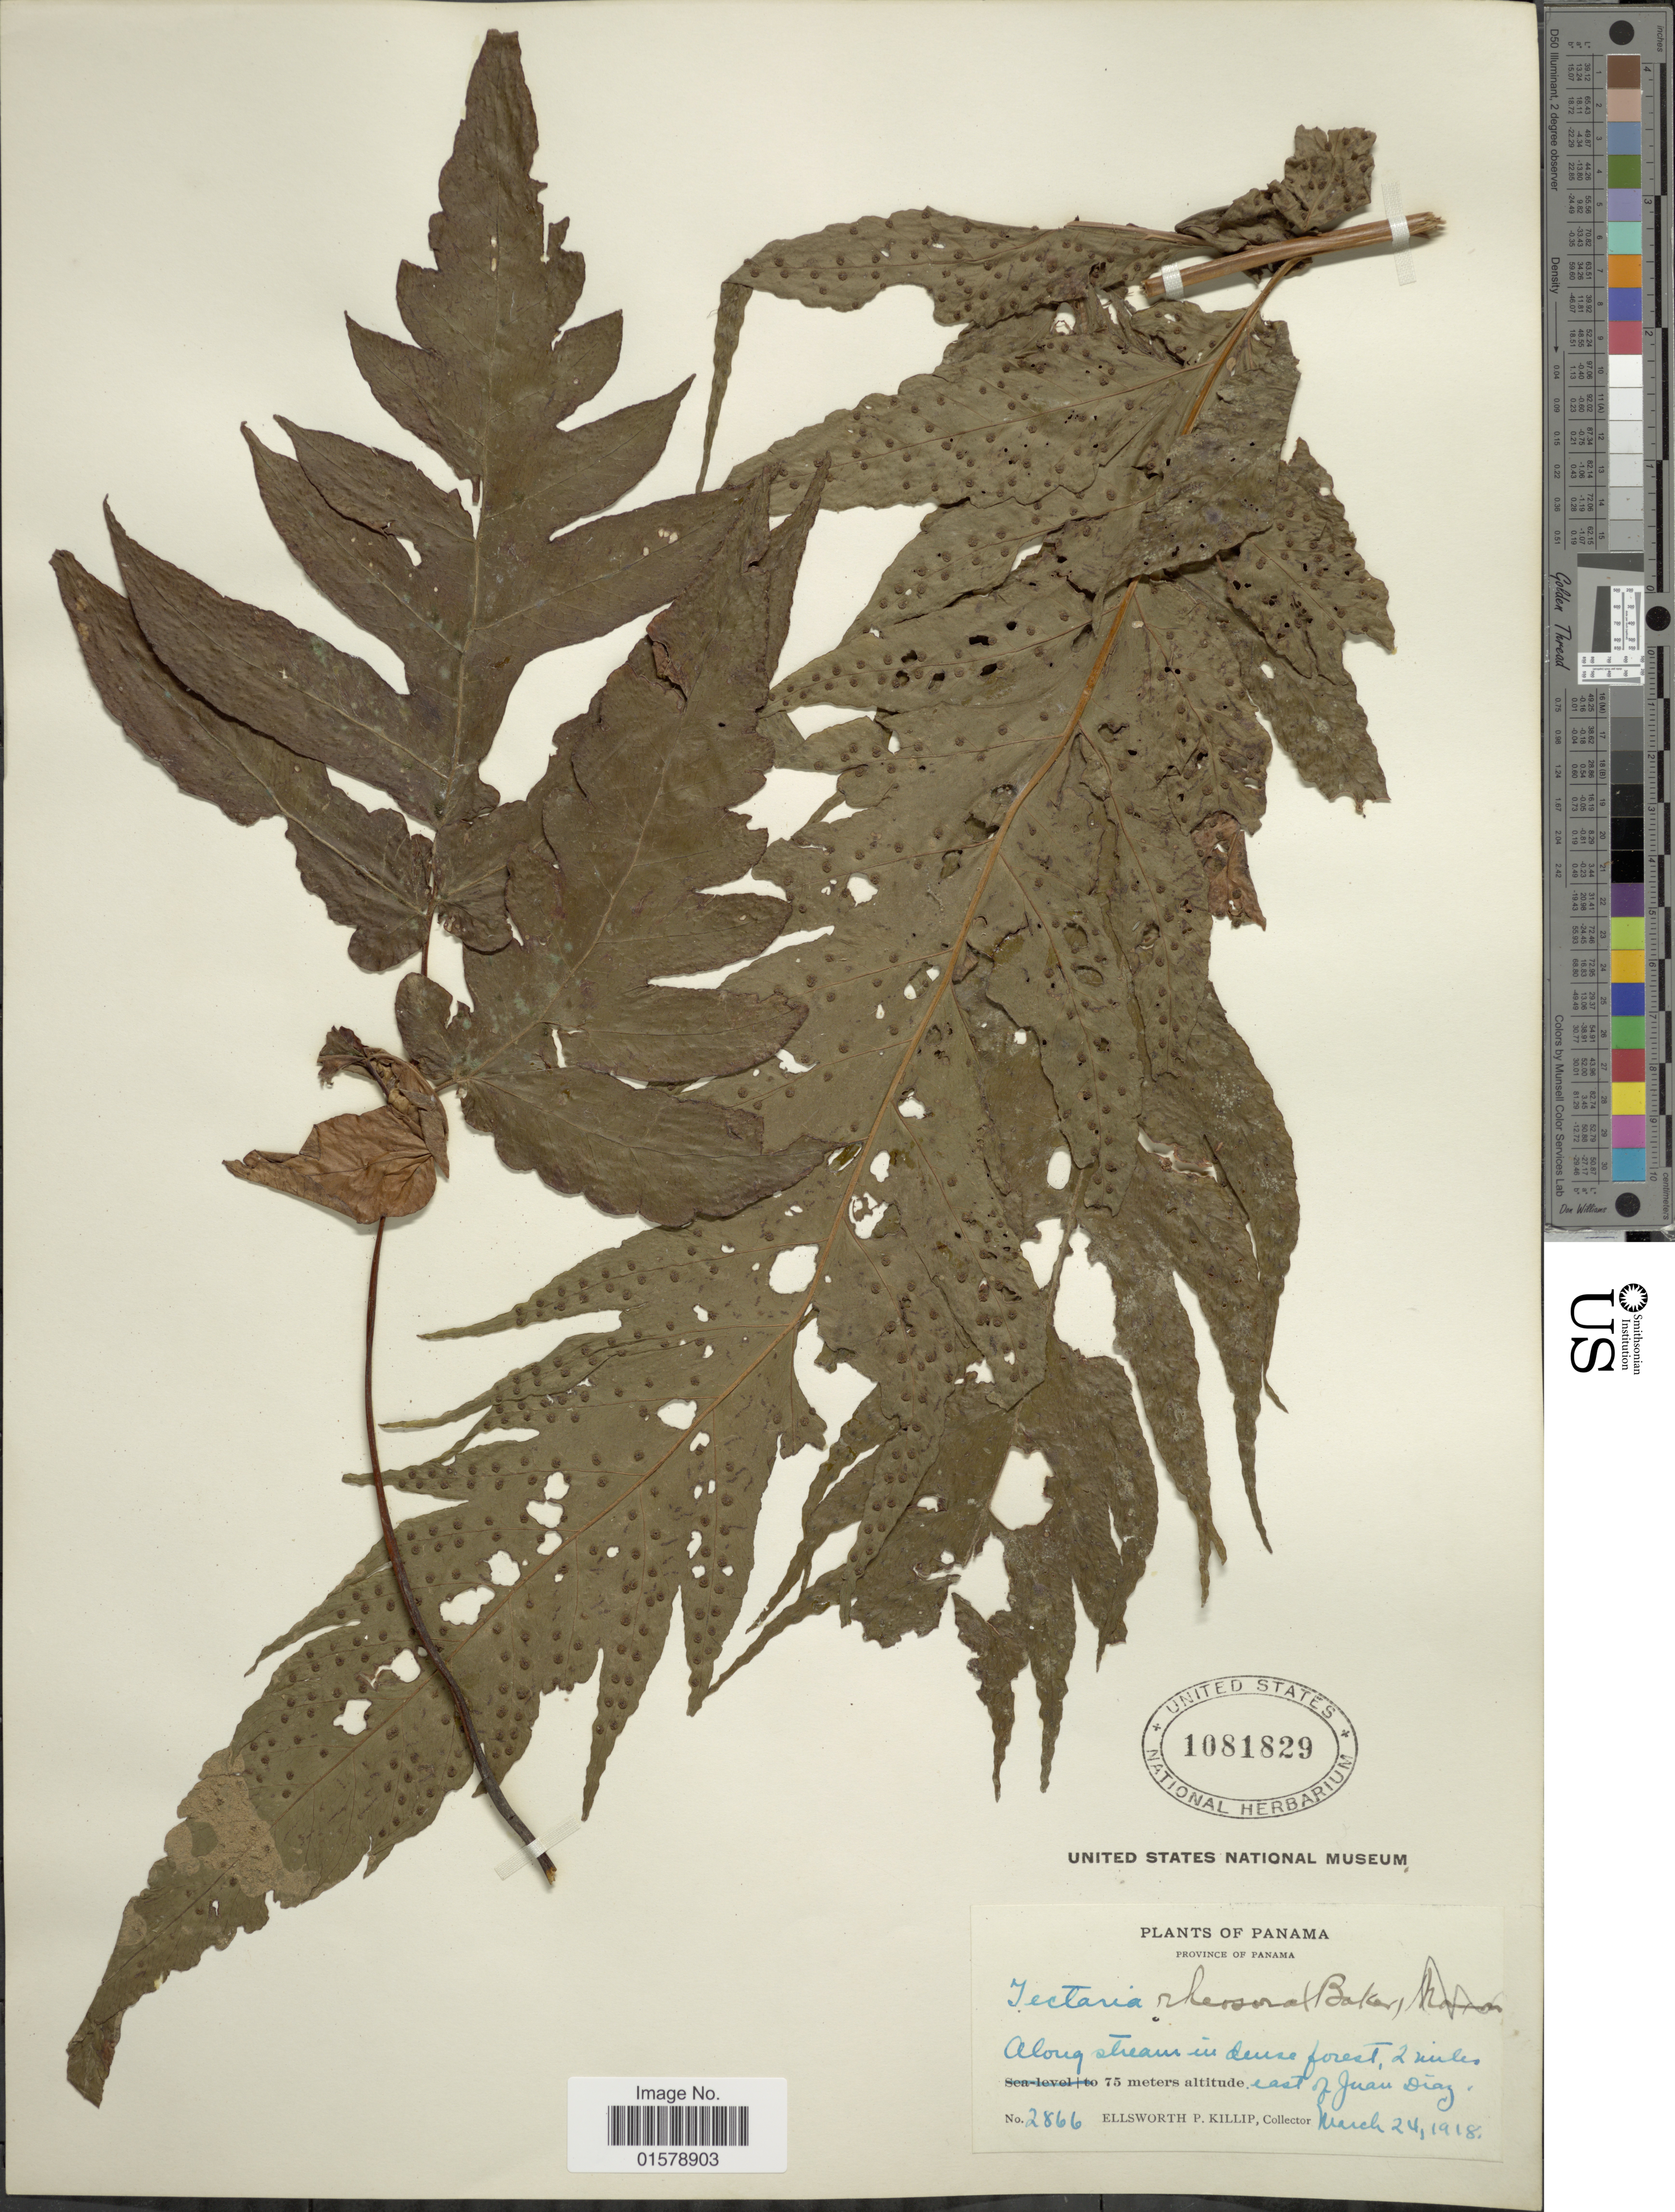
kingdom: Plantae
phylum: Tracheophyta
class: Polypodiopsida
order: Polypodiales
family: Tectariaceae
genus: Tectaria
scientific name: Tectaria rivalis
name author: (Mett. ex Kuhn) C. Chr.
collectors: E. P. Killip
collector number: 2866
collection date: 1918-03-24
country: Panama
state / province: Panamá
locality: Along stream in dense forest, 2miles east of Juan Diaz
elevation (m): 75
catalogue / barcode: US 1081829